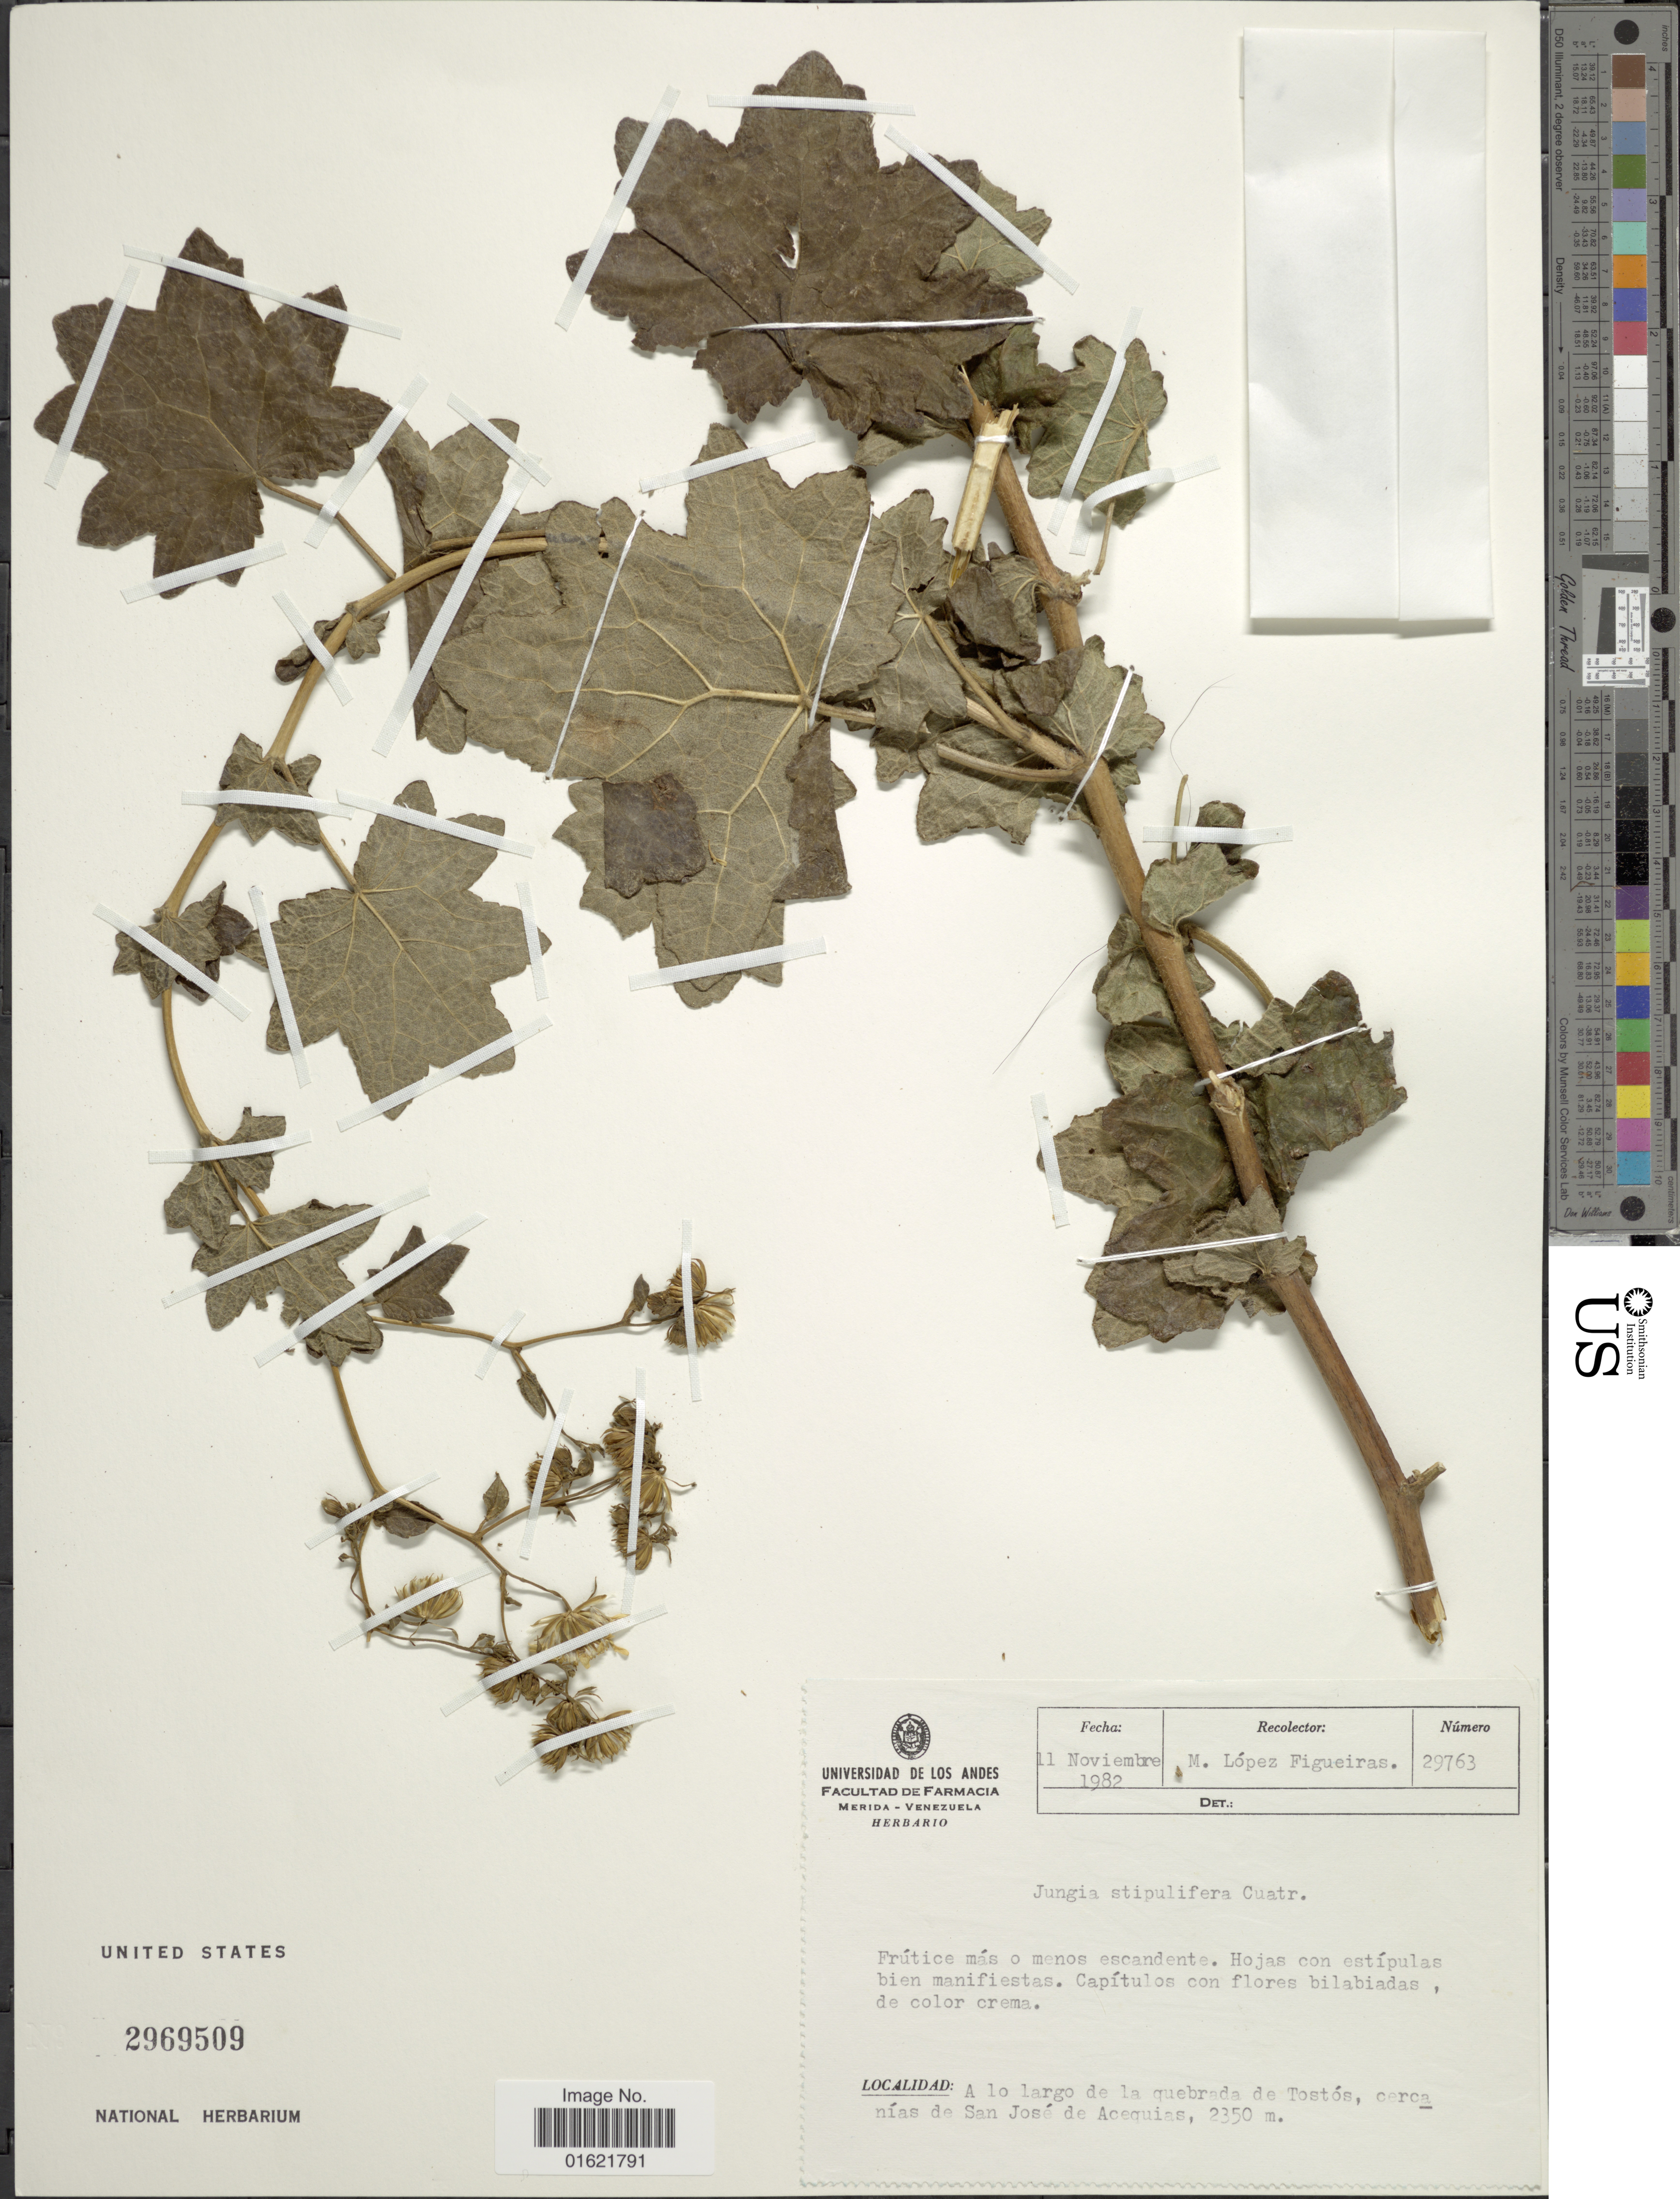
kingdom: Plantae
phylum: Tracheophyta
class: Magnoliopsida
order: Asterales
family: Asteraceae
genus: Jungia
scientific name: Jungia paniculata subsp. stipulifera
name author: (Cuatrec.) Harling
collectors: M. López Figueiras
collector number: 29763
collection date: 1982-11-11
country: Venezuela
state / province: Mérida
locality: A lo largo de la quebrada de Tostos, cerca nias de San Jose de Aceguias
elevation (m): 2350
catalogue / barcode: US 3969509